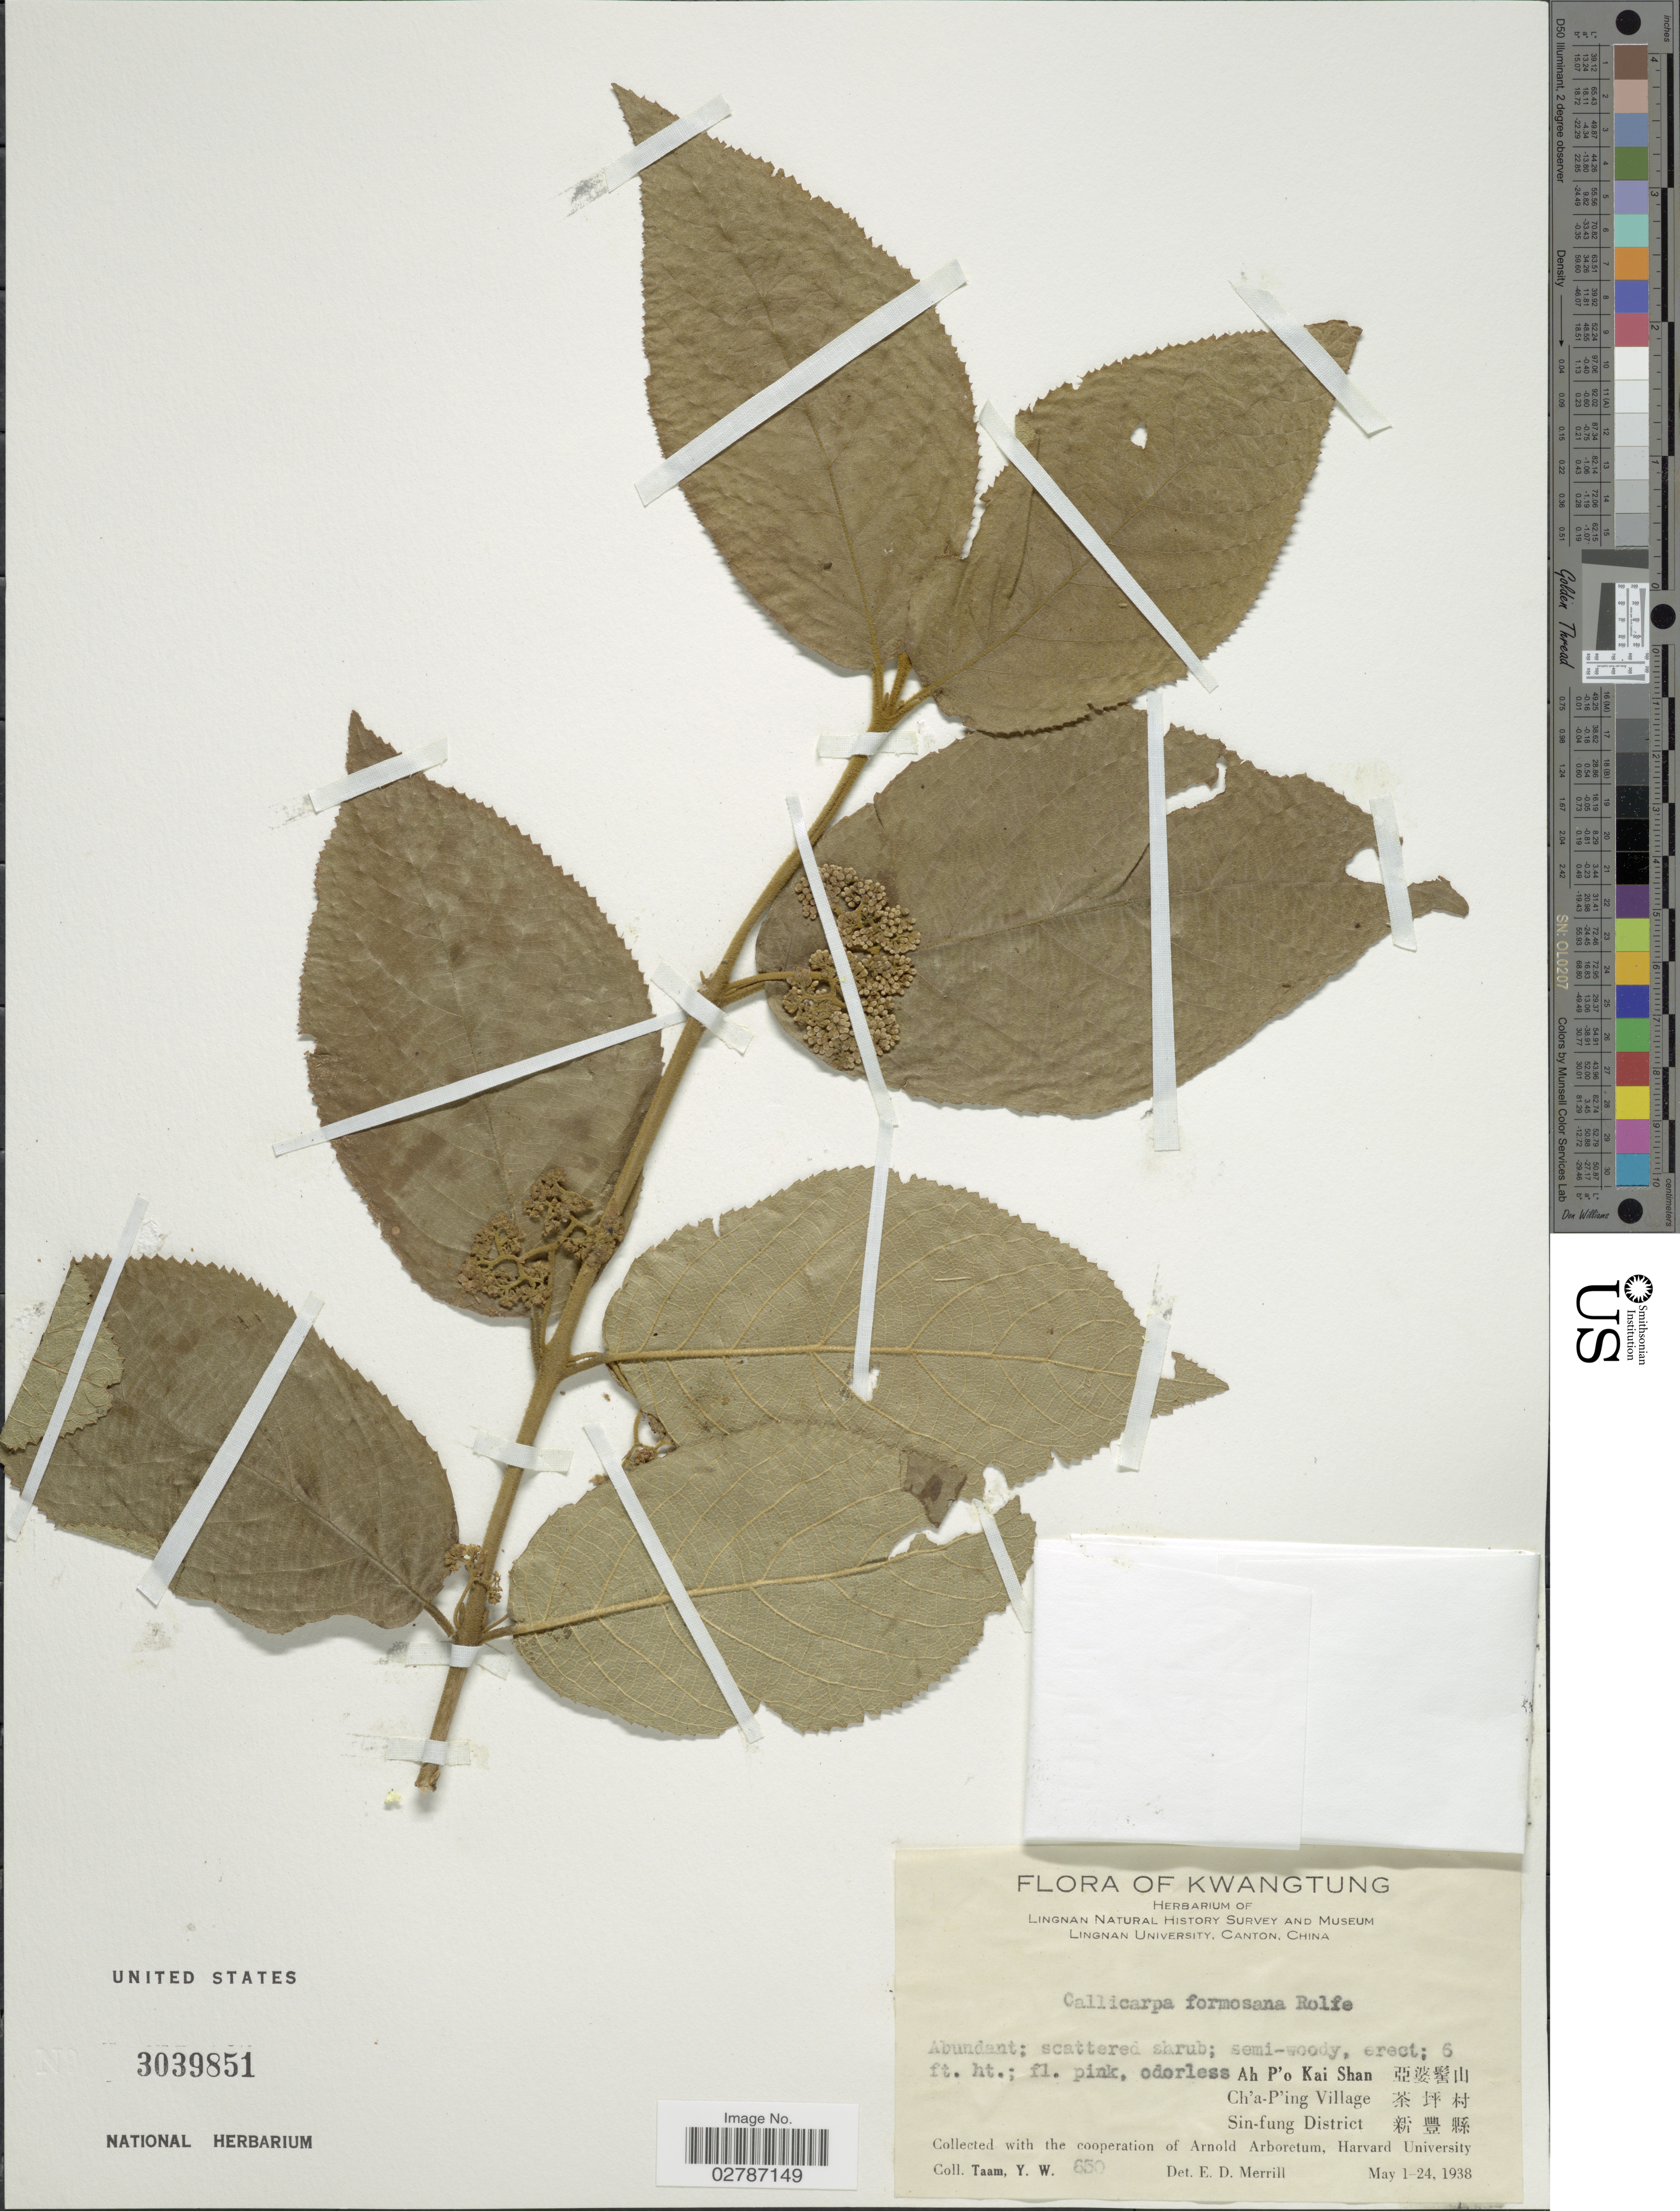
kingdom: Plantae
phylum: Tracheophyta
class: Magnoliopsida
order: Lamiales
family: Lamiaceae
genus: Callicarpa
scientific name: Callicarpa formosana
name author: Rolfe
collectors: Y. W. Taam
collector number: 650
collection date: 1938-05-01/1938-05-24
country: China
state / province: Guangdong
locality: Kwangtung. Ah P'o Kai Shan. Ch'a - P'ing Village. Sin-fung District.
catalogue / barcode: US 3039851